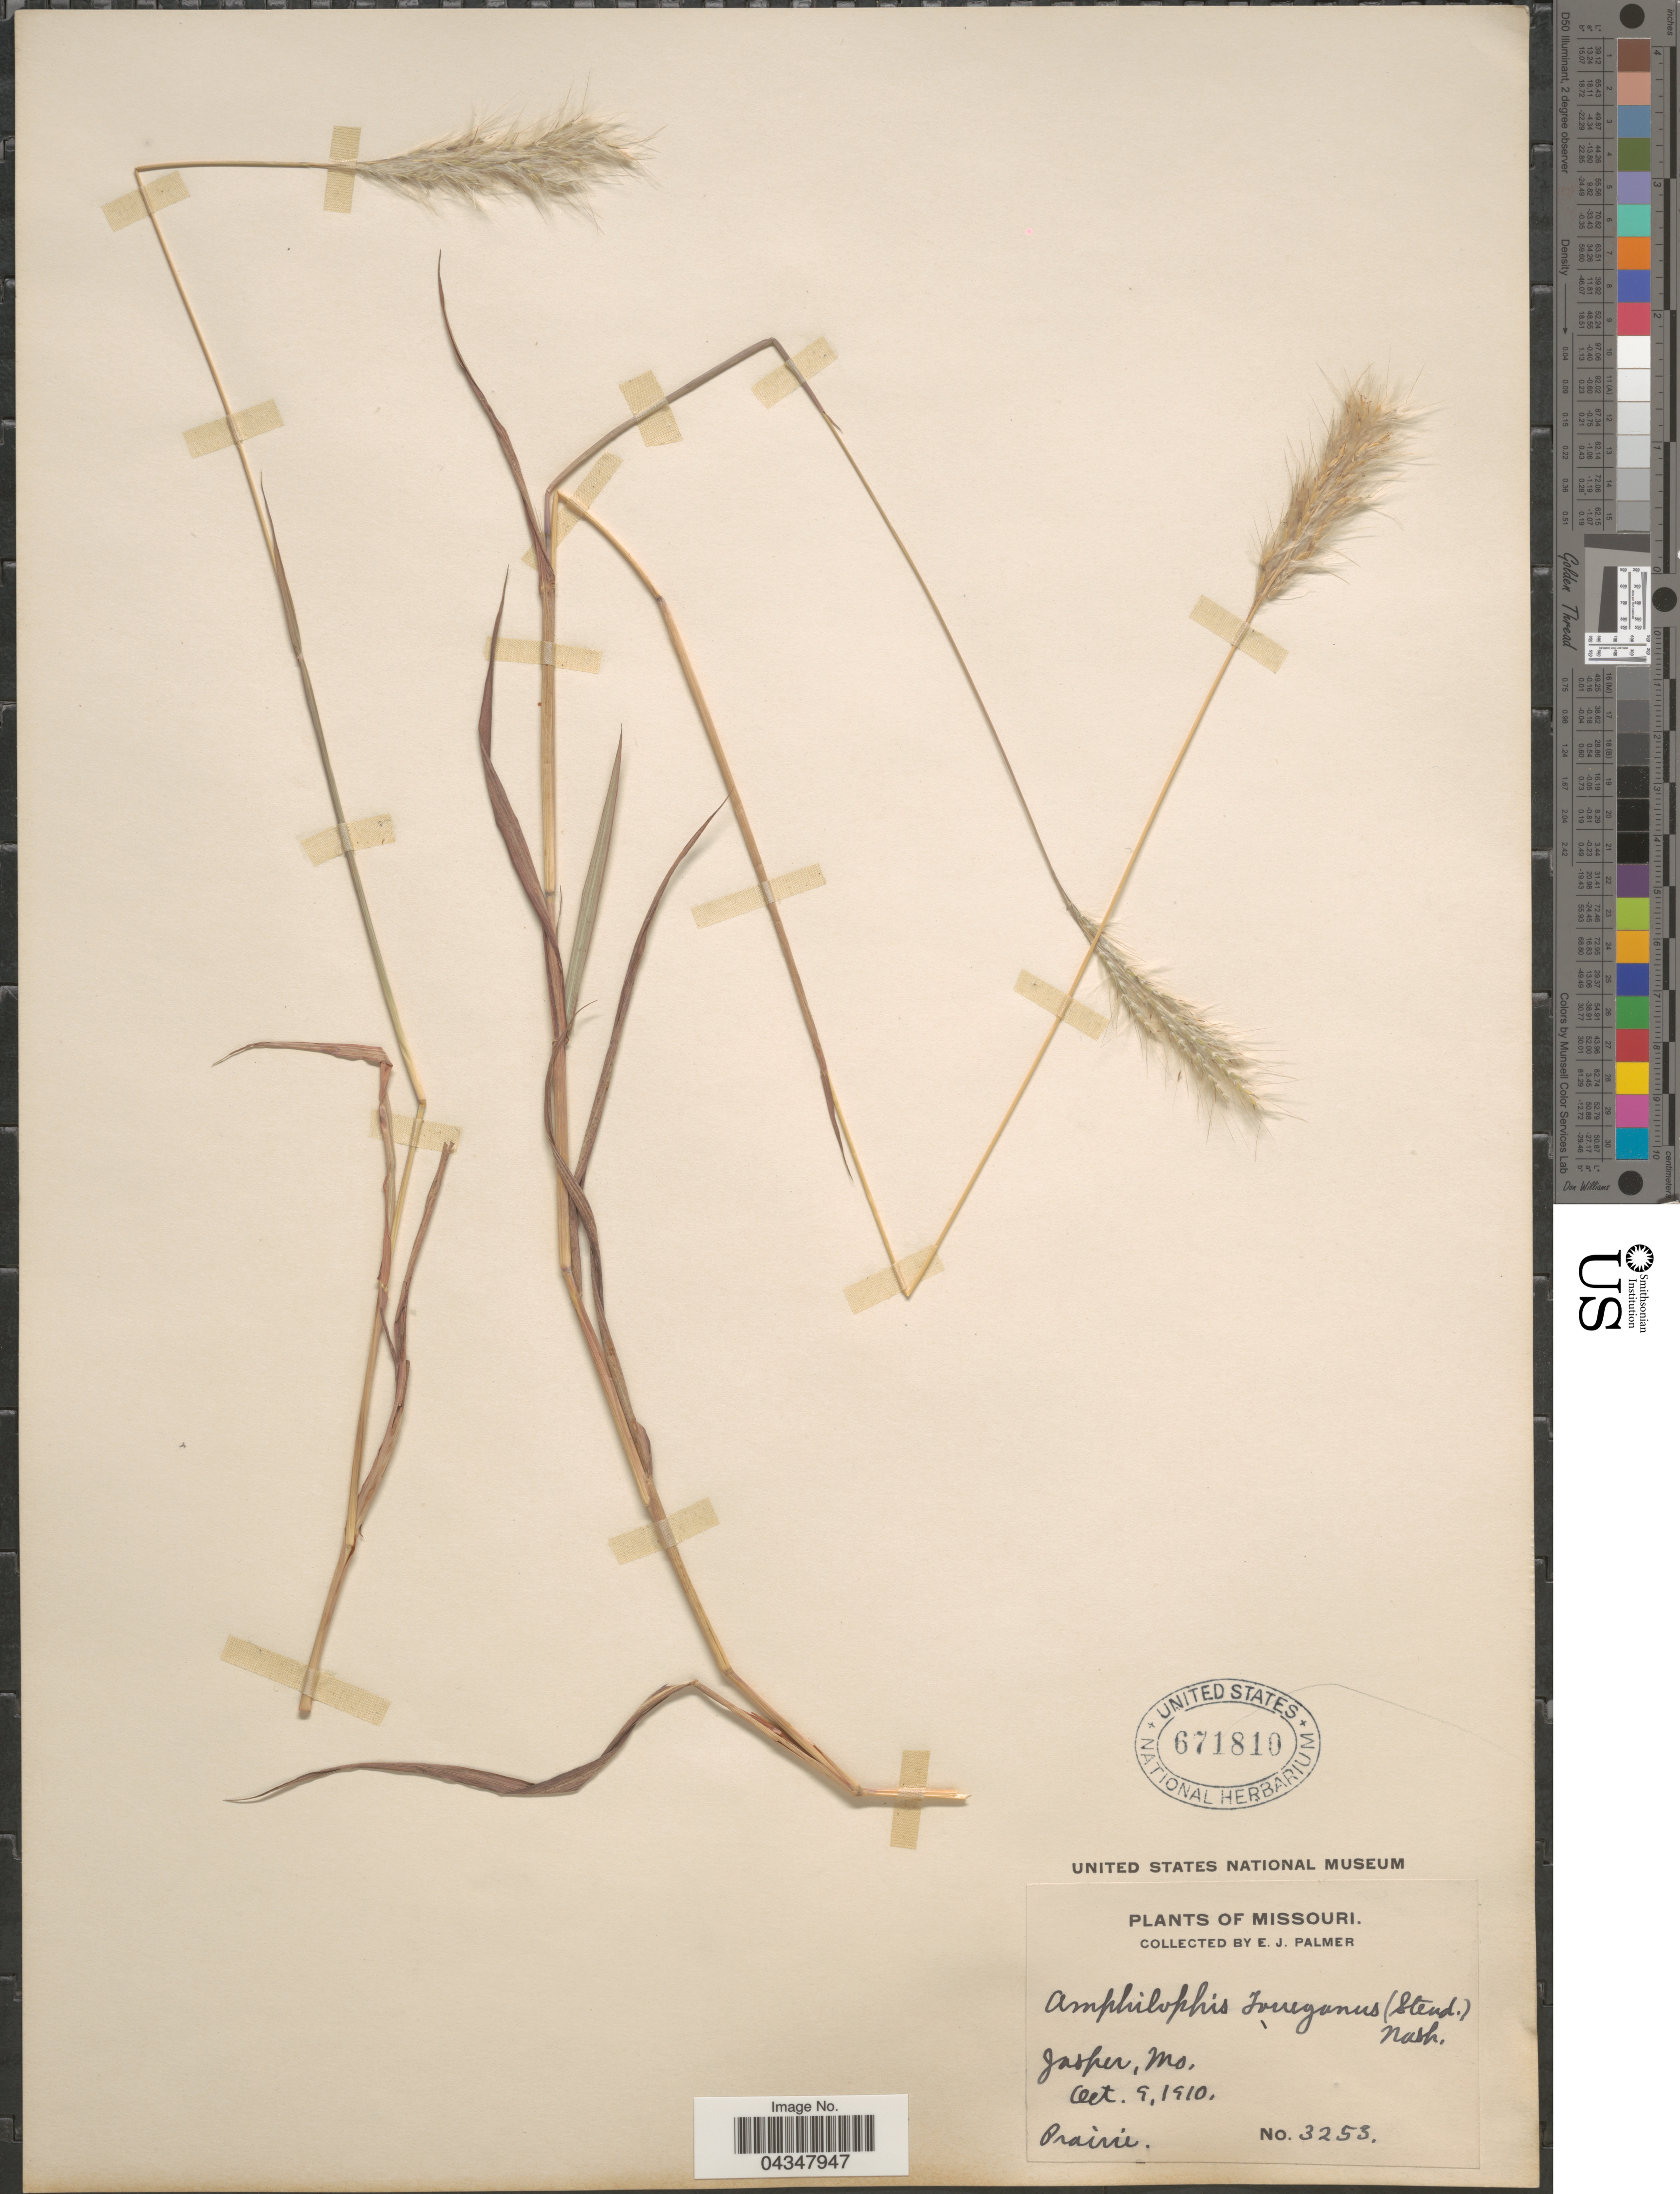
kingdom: Plantae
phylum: Tracheophyta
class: Liliopsida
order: Poales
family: Poaceae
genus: Bothriochloa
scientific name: Bothriochloa saccharoides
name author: (Sw.) Rydb.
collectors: E. J. Palmer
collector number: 3253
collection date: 1910-10-09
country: United States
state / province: Missouri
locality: Jasper.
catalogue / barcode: US 671810